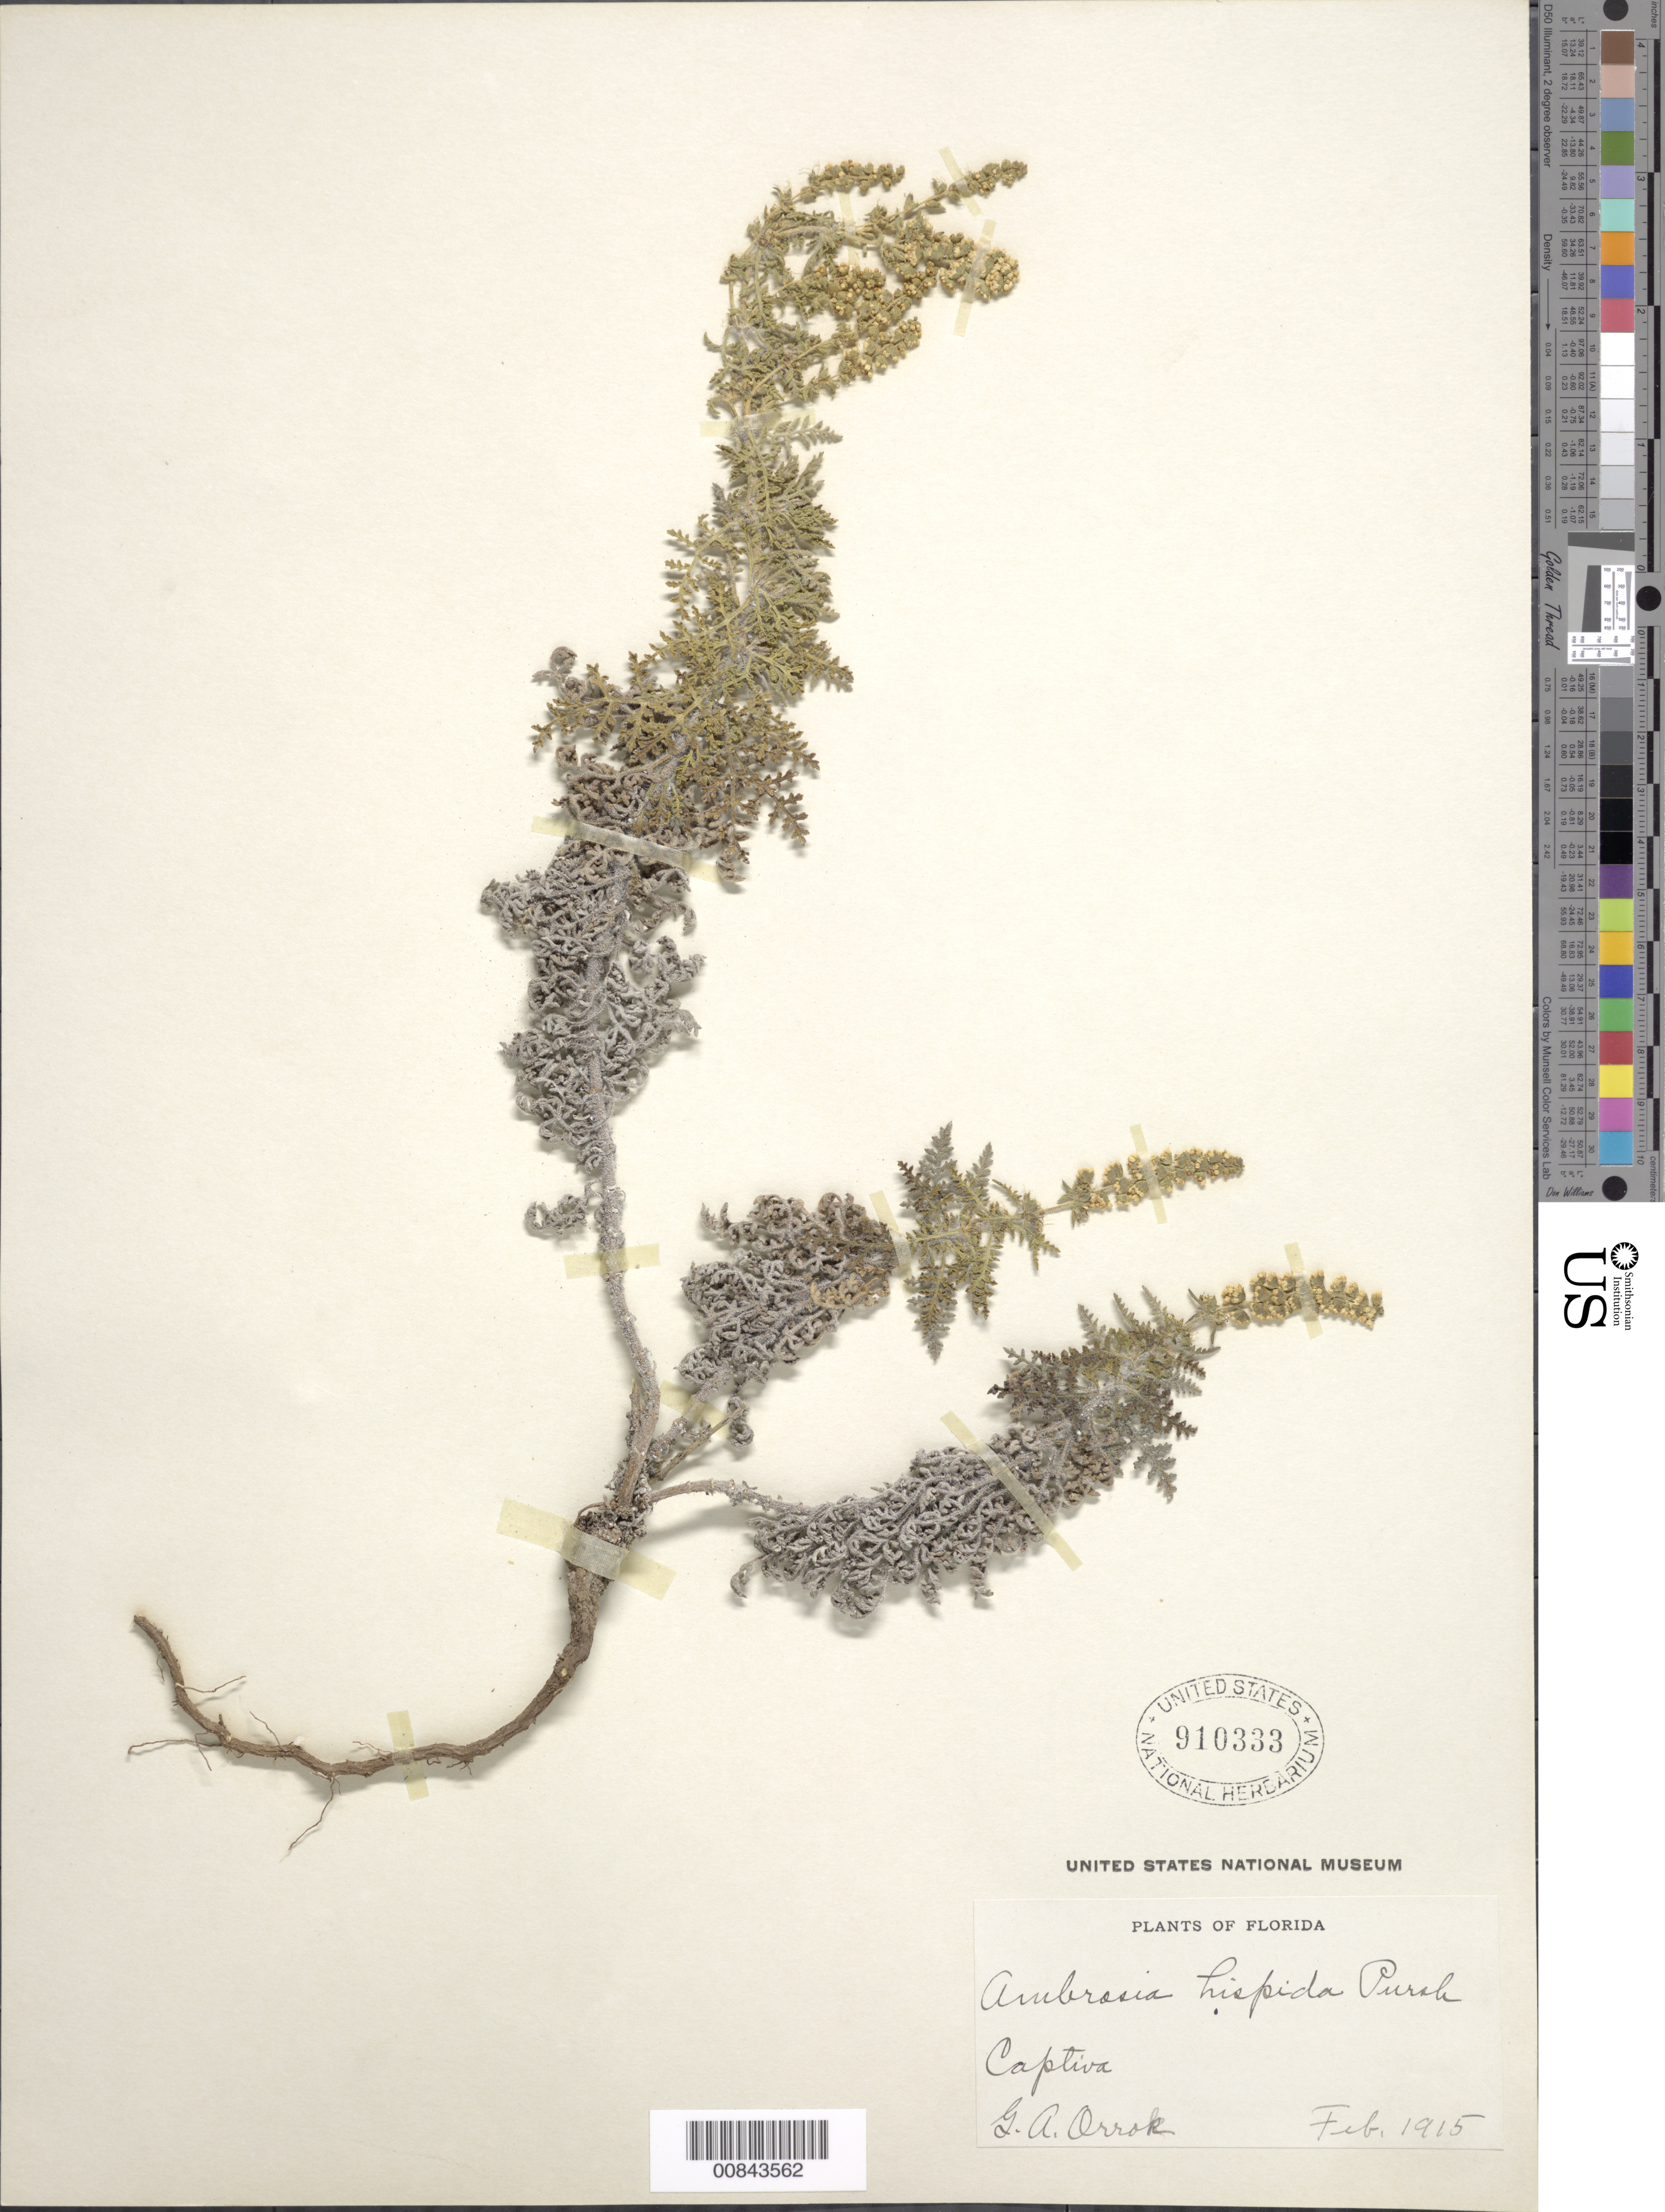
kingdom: Plantae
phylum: Tracheophyta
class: Magnoliopsida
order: Asterales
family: Asteraceae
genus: Ambrosia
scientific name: Ambrosia hispida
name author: Pursh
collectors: G. Orrok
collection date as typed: Feb 1915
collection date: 1915-02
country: United States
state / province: Florida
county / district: Lee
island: Captiva Island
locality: Captiva.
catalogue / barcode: US 910333